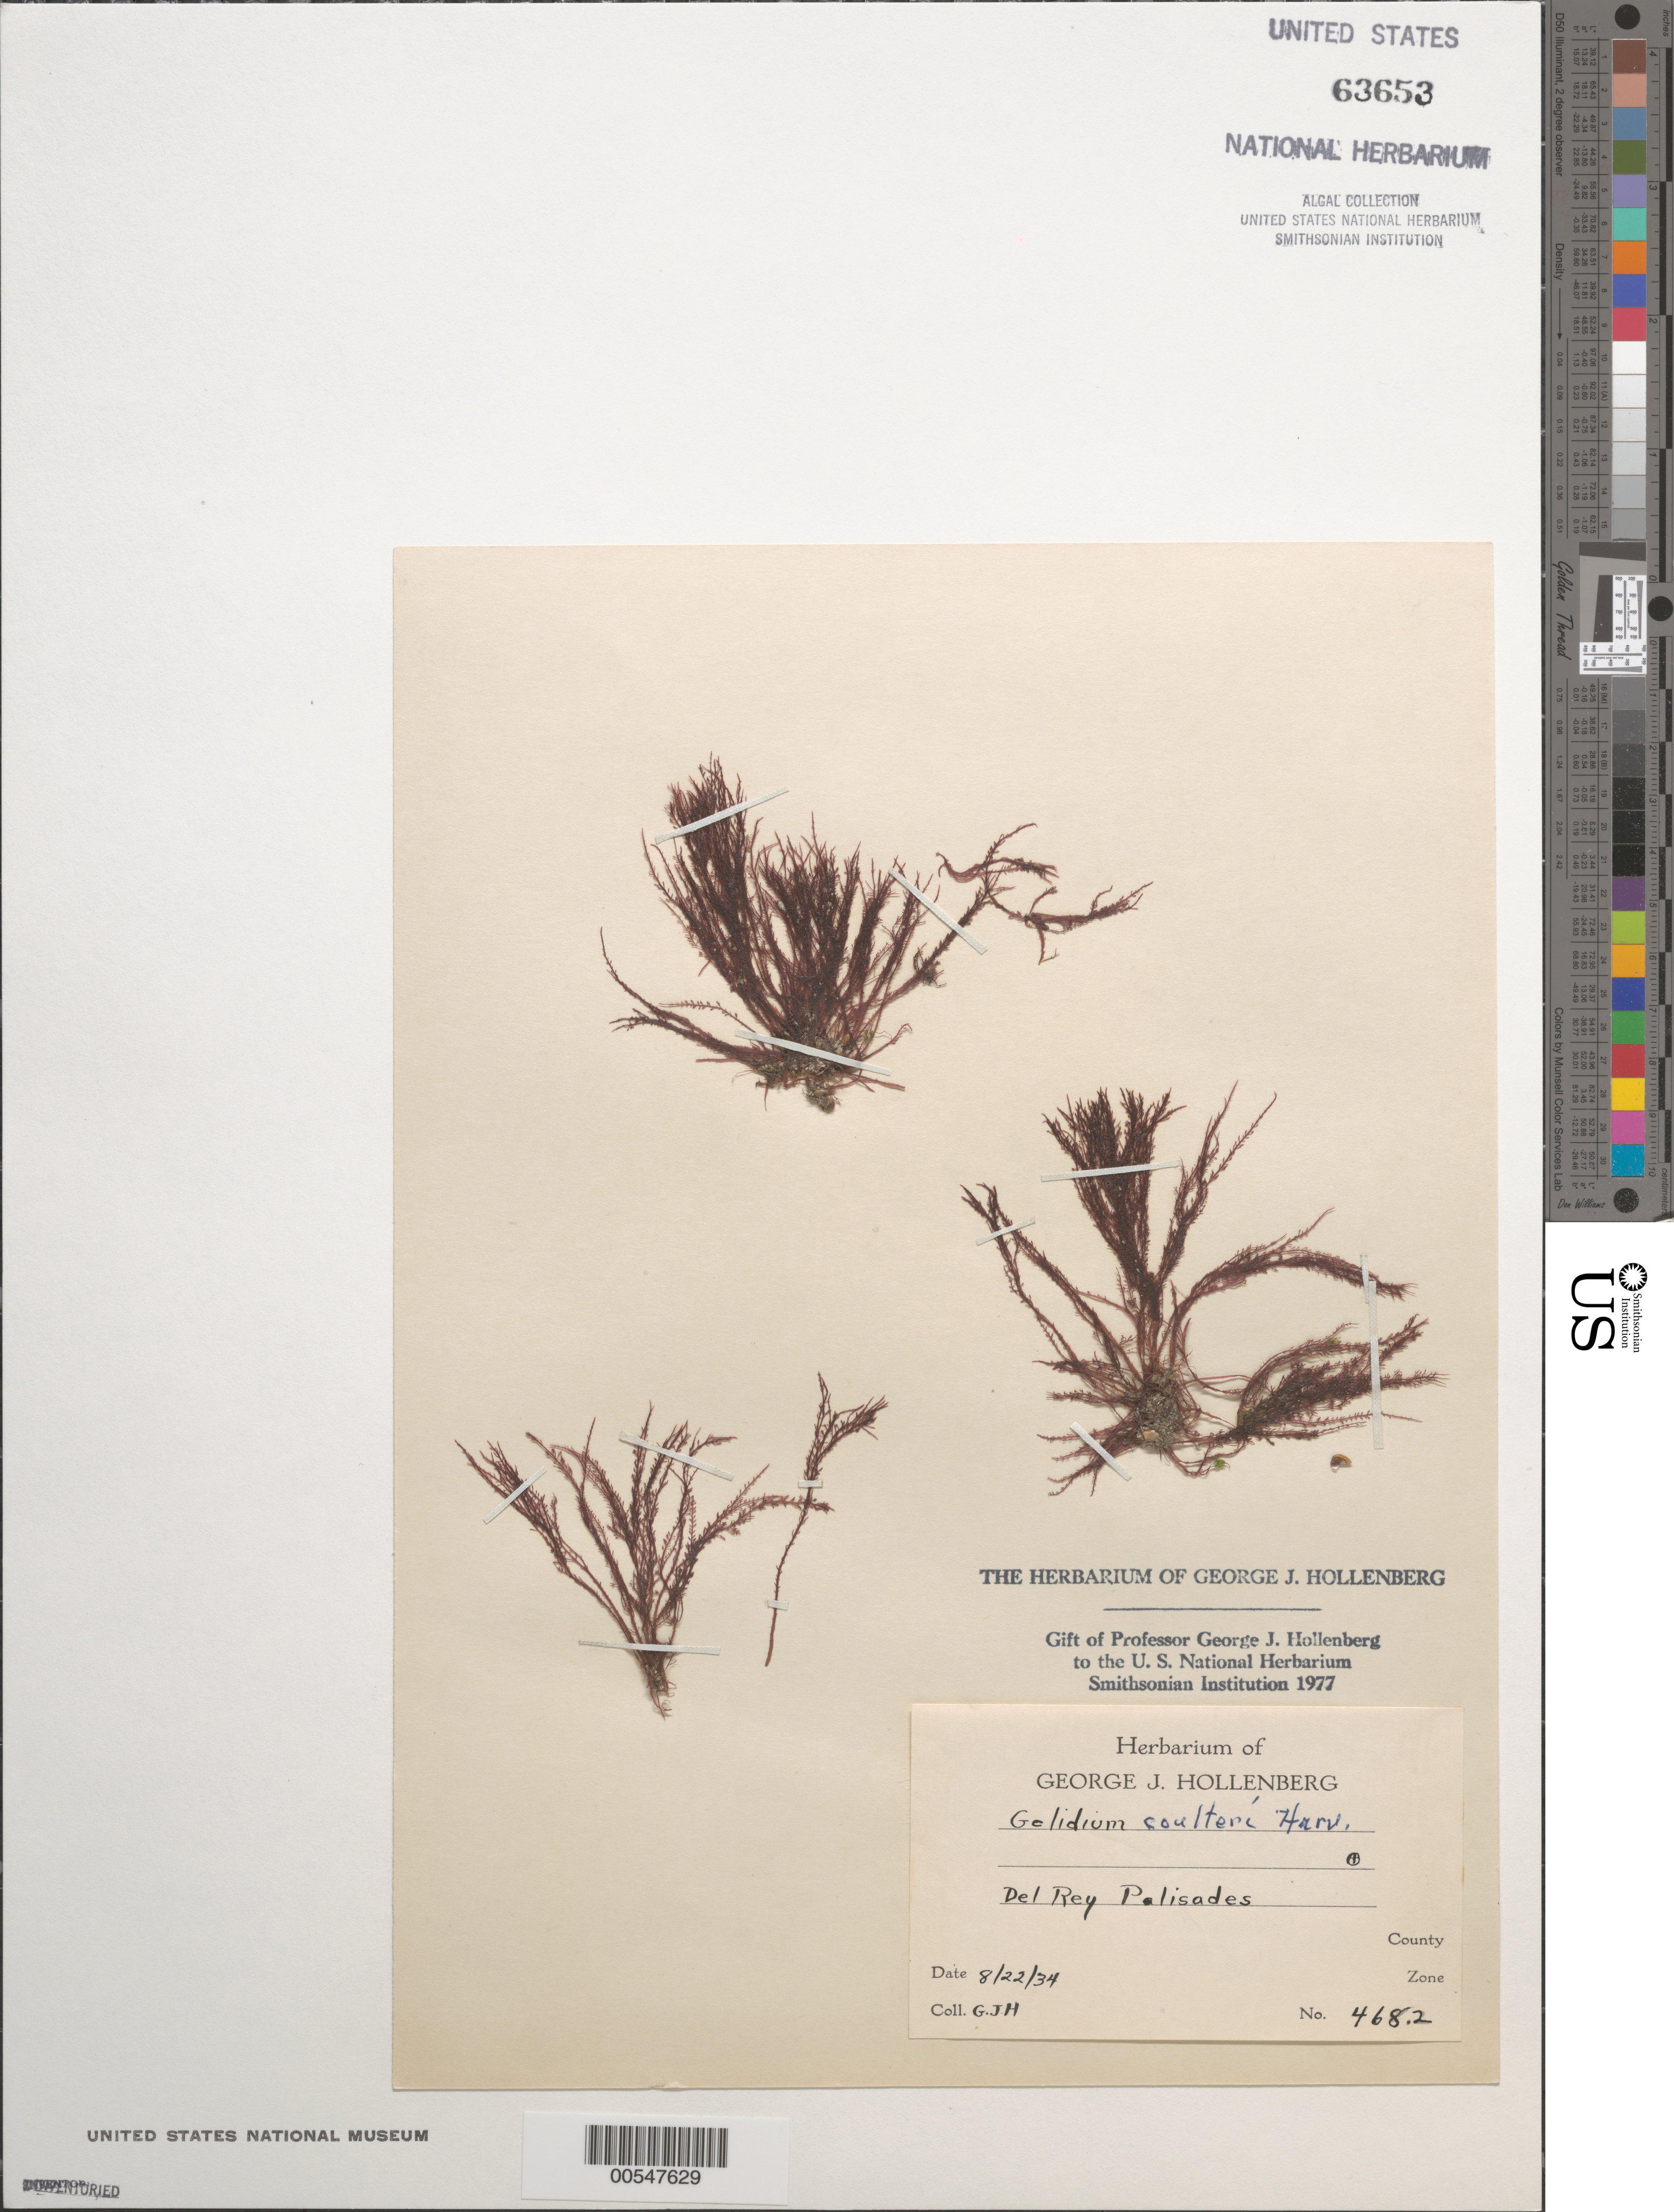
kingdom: Plantae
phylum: Rhodophyta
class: Florideophyceae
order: Gelidiales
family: Gelidiaceae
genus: Gelidium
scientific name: Gelidium coulteri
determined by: Hollenberg, George J.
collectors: G. Hollenberg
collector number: GJH 468.2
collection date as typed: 22 August 1934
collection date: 1934-08-22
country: United States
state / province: California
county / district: Los Angeles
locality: Del Rey Palisades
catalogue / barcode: US 63653